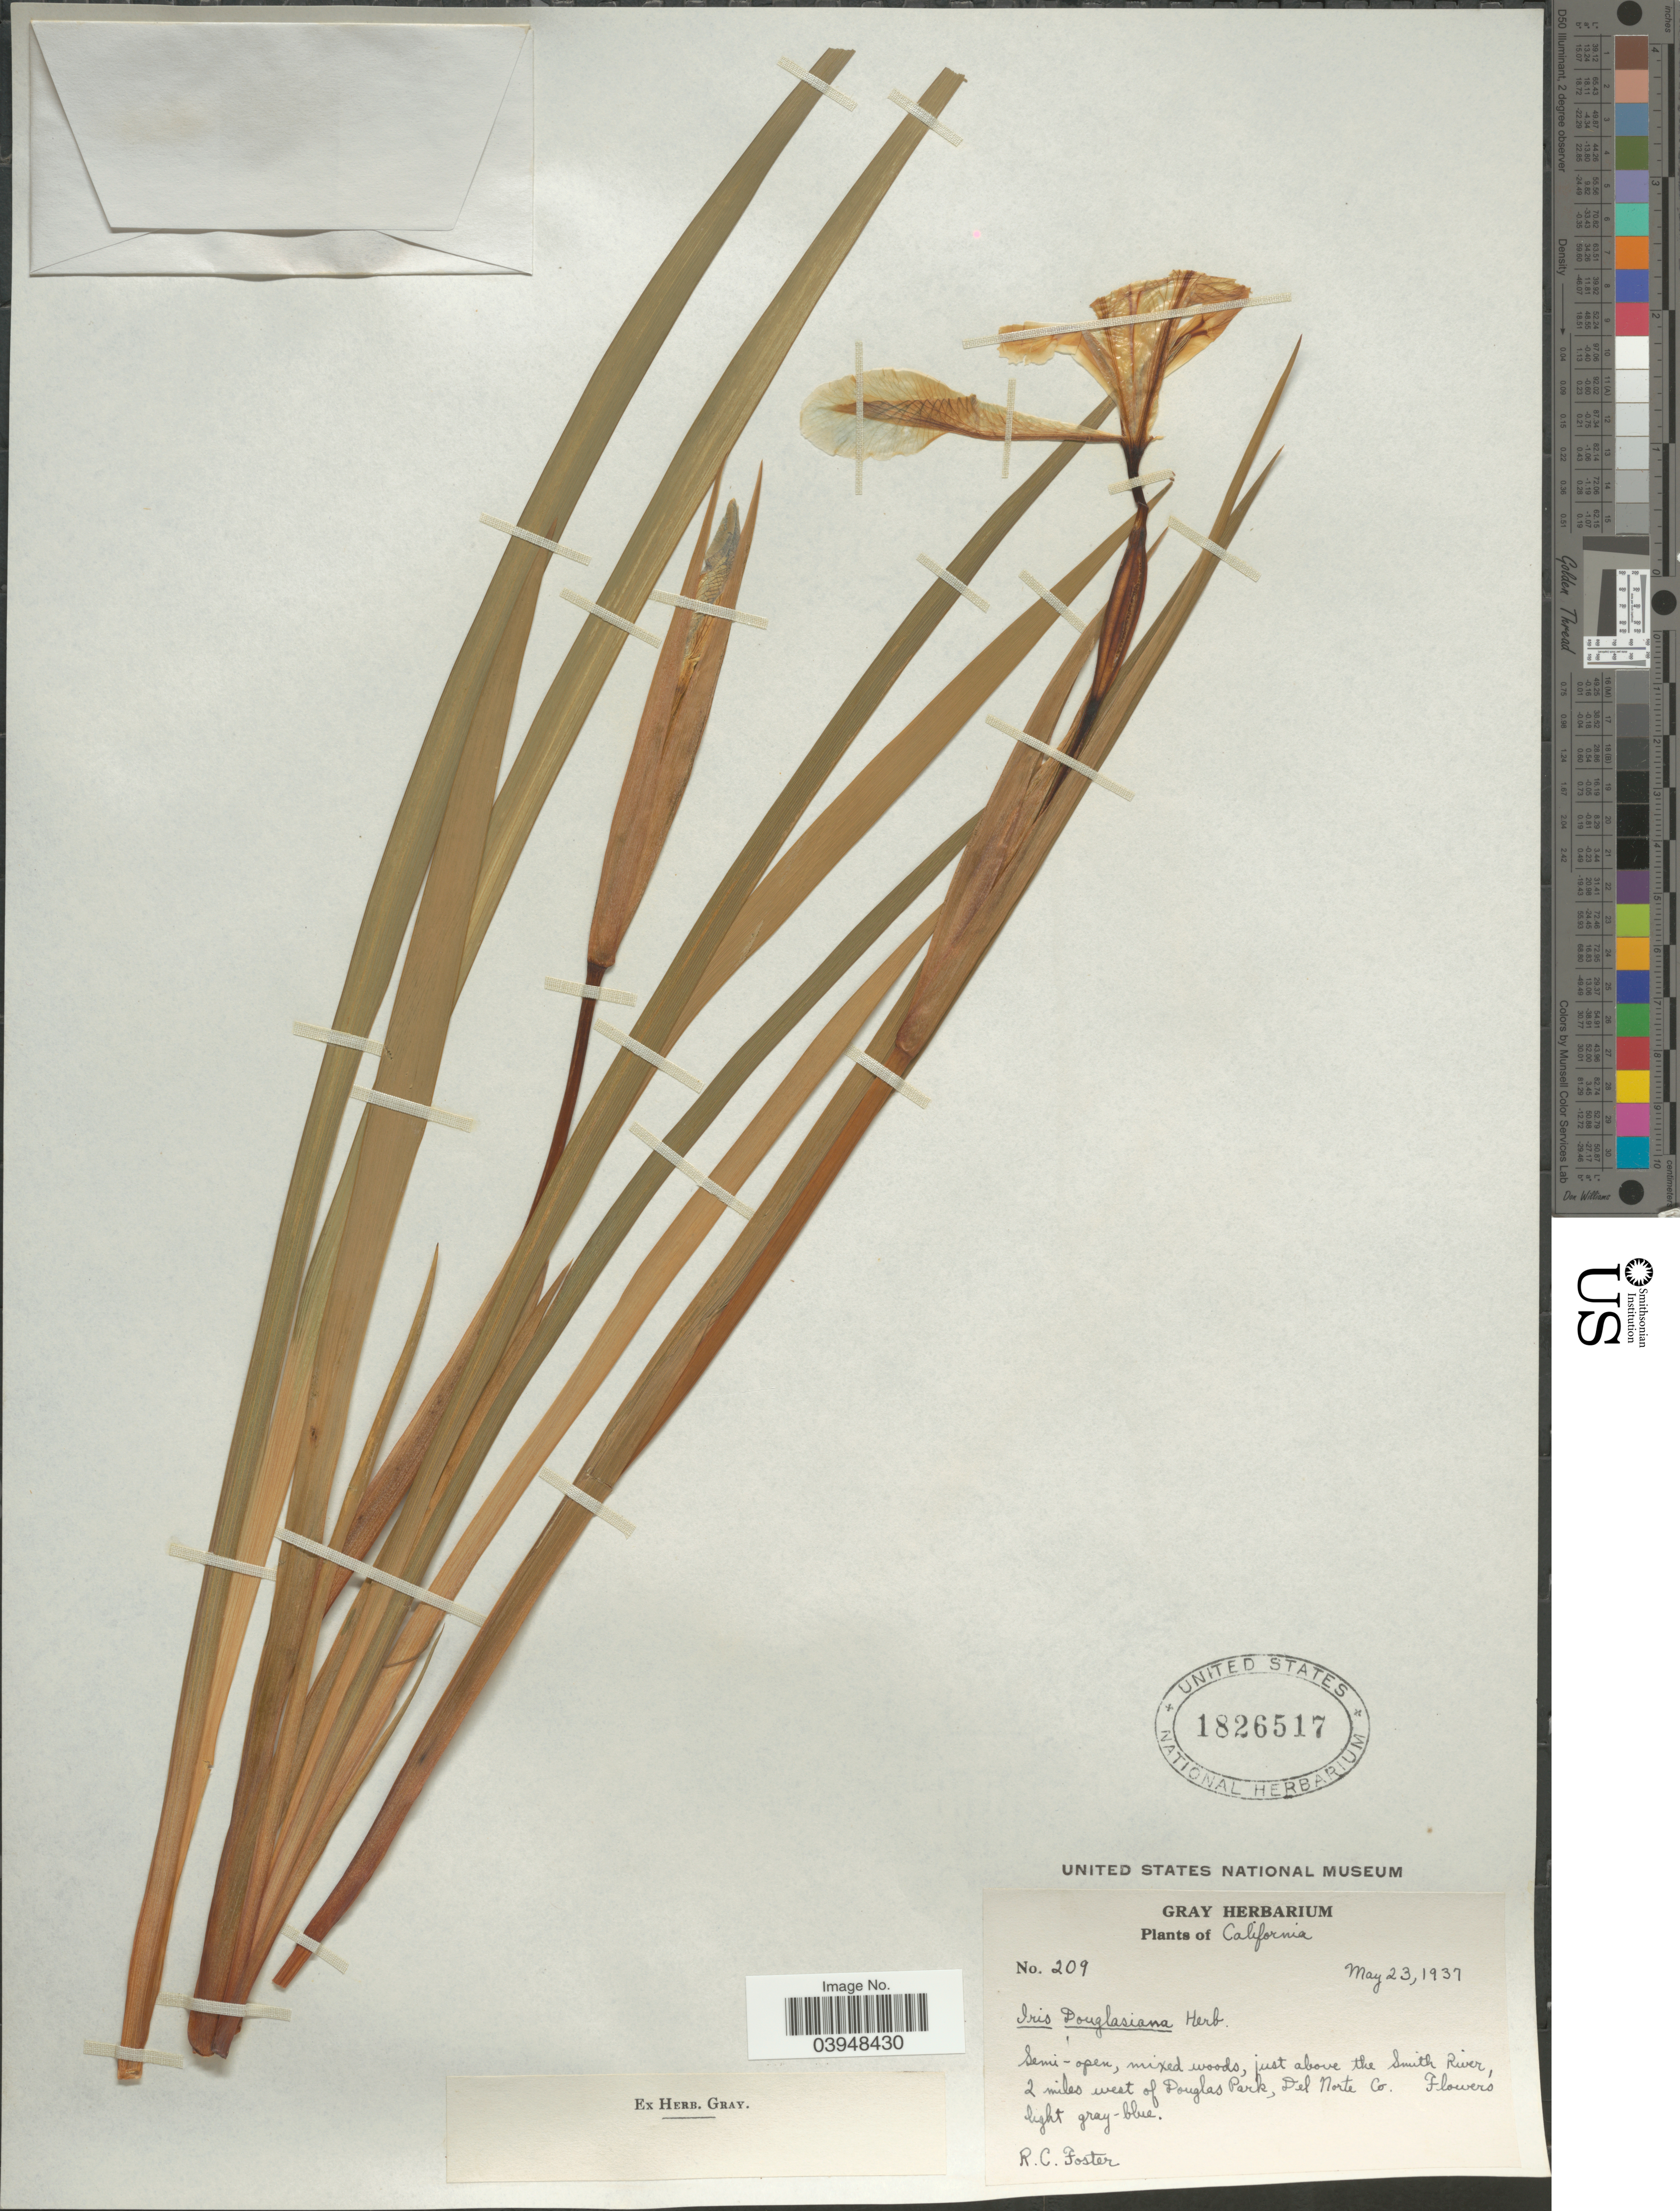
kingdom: Plantae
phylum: Tracheophyta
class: Liliopsida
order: Asparagales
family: Iridaceae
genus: Iris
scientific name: Iris douglasiana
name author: Herb.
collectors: R. C. Foster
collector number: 209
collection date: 1937-05-23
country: United States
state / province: California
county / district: Del Norte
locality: Semi-open, mixed woods, just above the Smith River, 2 miles west of Douglas Park, Del Norte Co.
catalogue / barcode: US 1826517